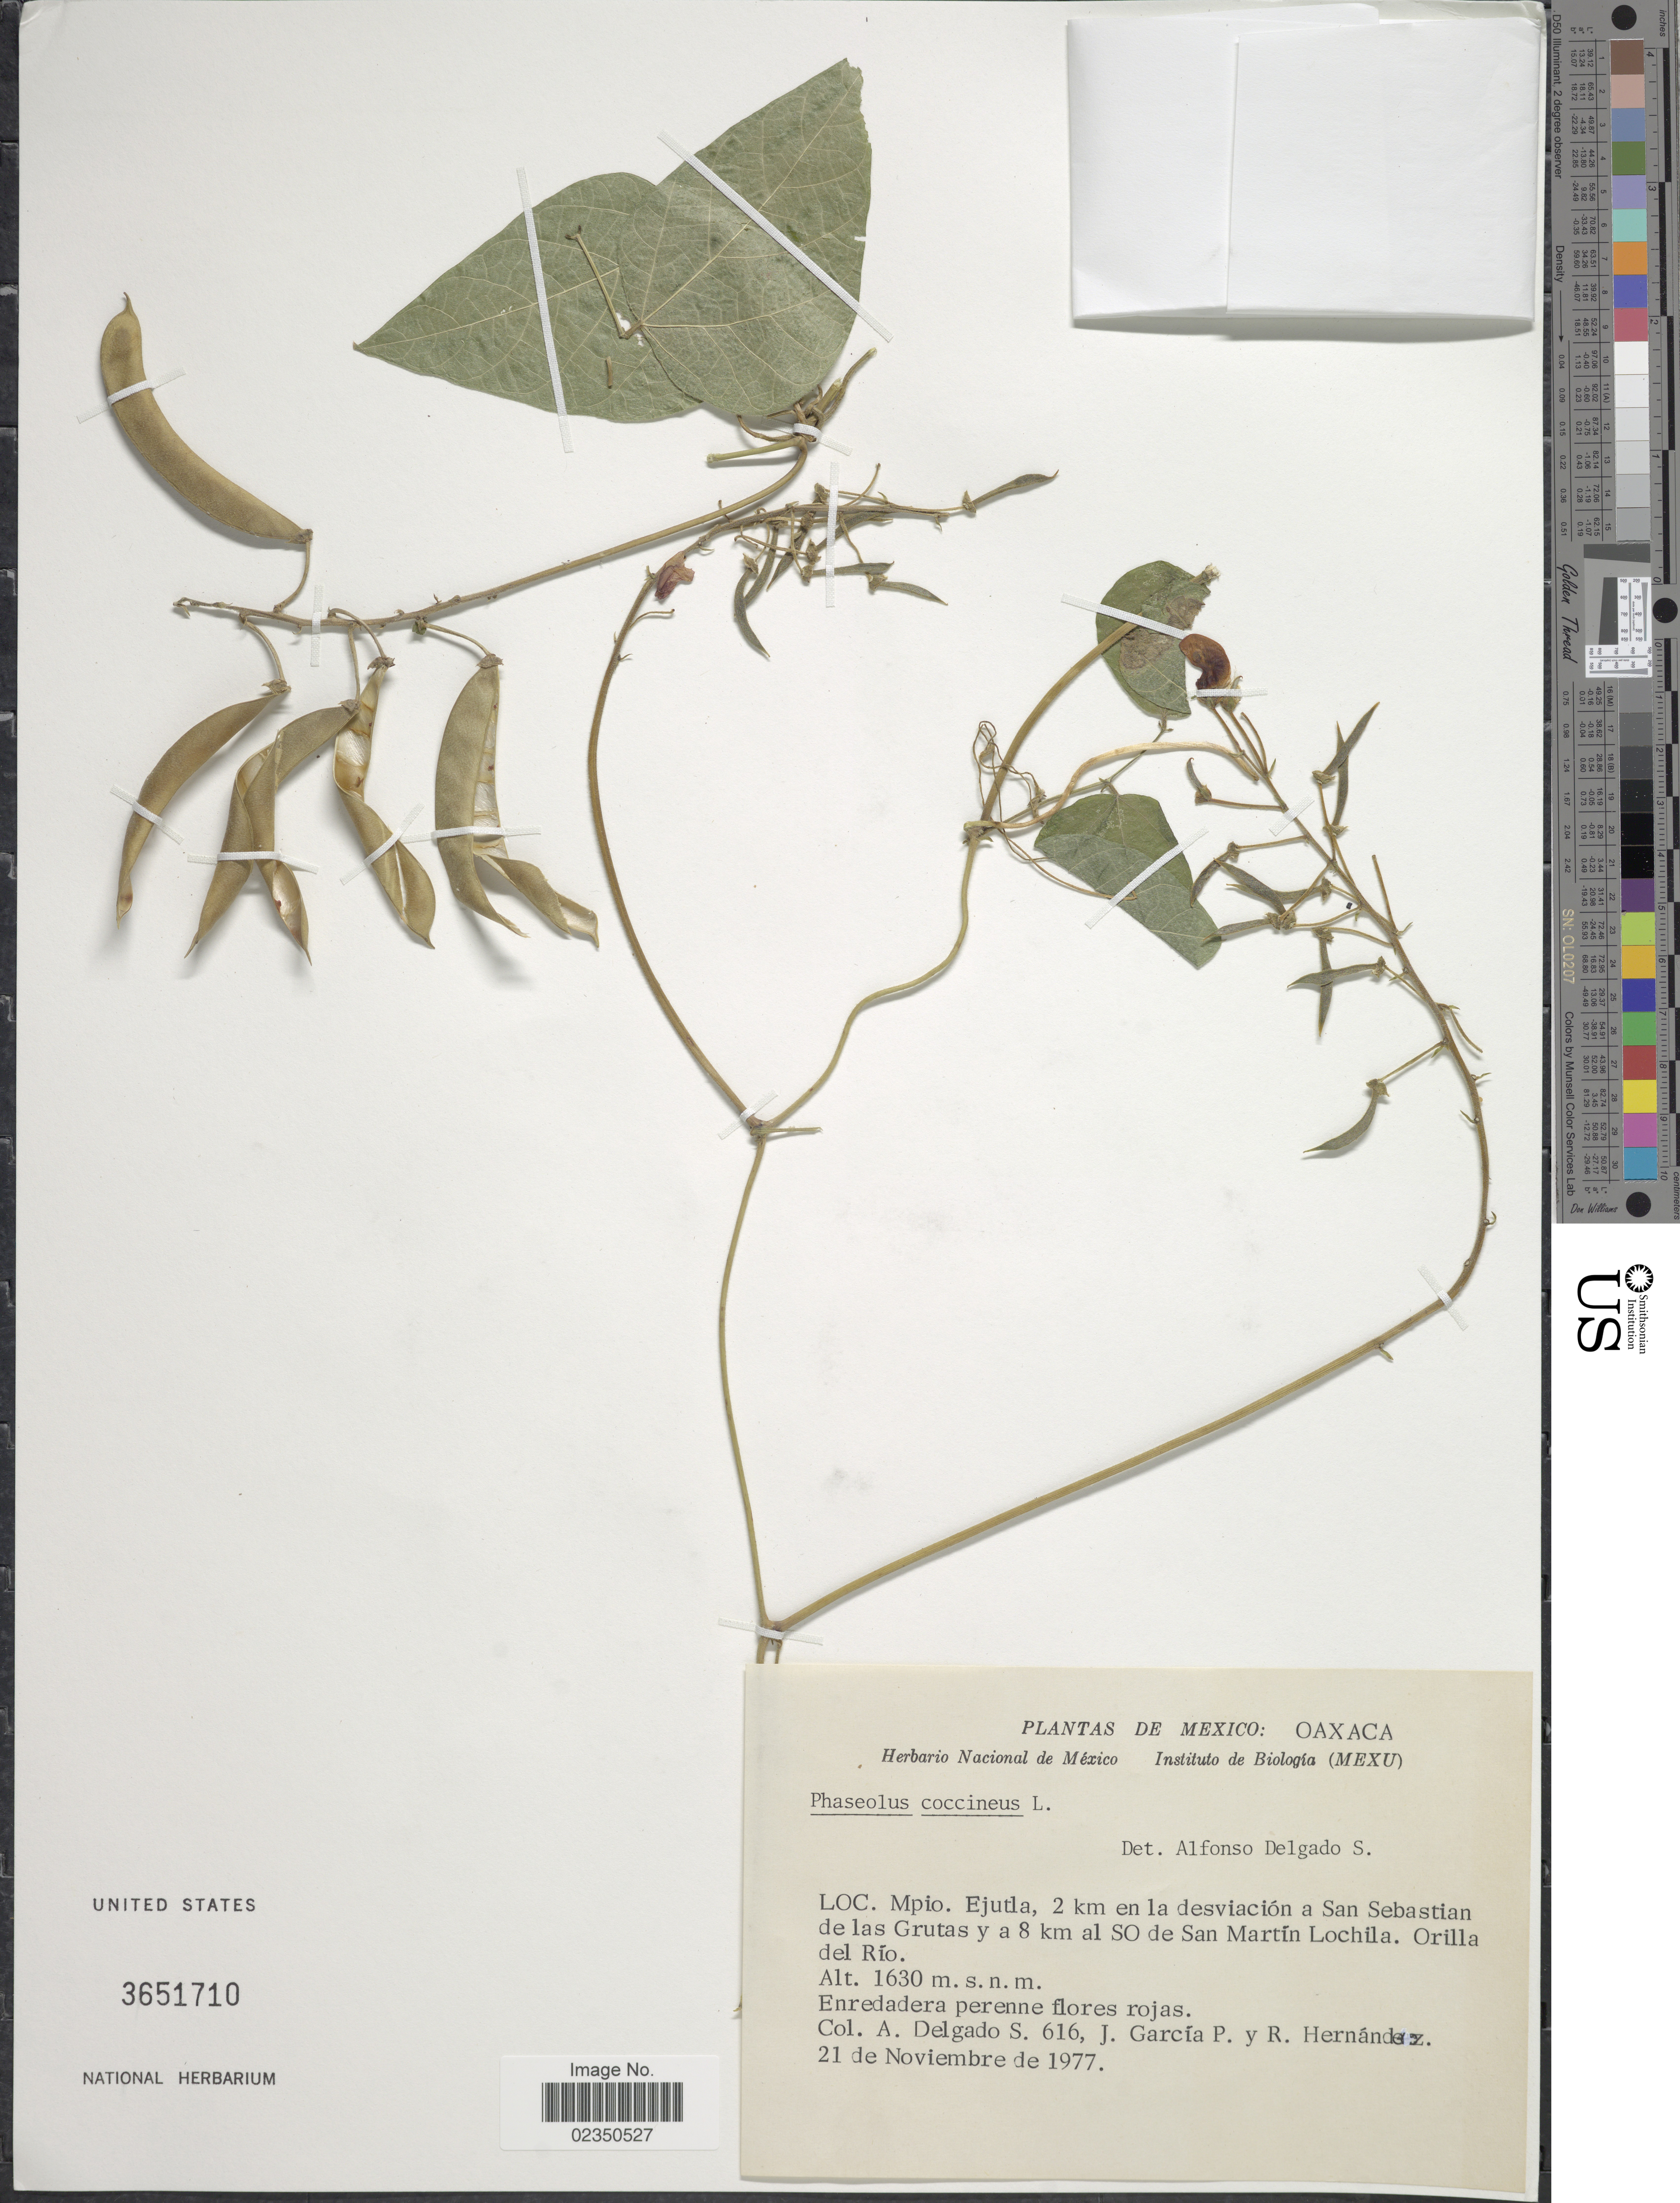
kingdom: Plantae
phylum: Tracheophyta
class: Magnoliopsida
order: Fabales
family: Fabaceae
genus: Phaseolus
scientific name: Phaseolus coccineus var. coccineus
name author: L.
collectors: A. Delgado S., J. García-P. & R. Hernández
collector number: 616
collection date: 1977-11-21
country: Mexico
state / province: Oaxaca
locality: Mpio. Ejutla, 2 km en la desviacion a San Sebastian de las Grutas y 8 km al SO de San Martin Lochila, Orilla del Rio.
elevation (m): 1630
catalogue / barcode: US 3651710